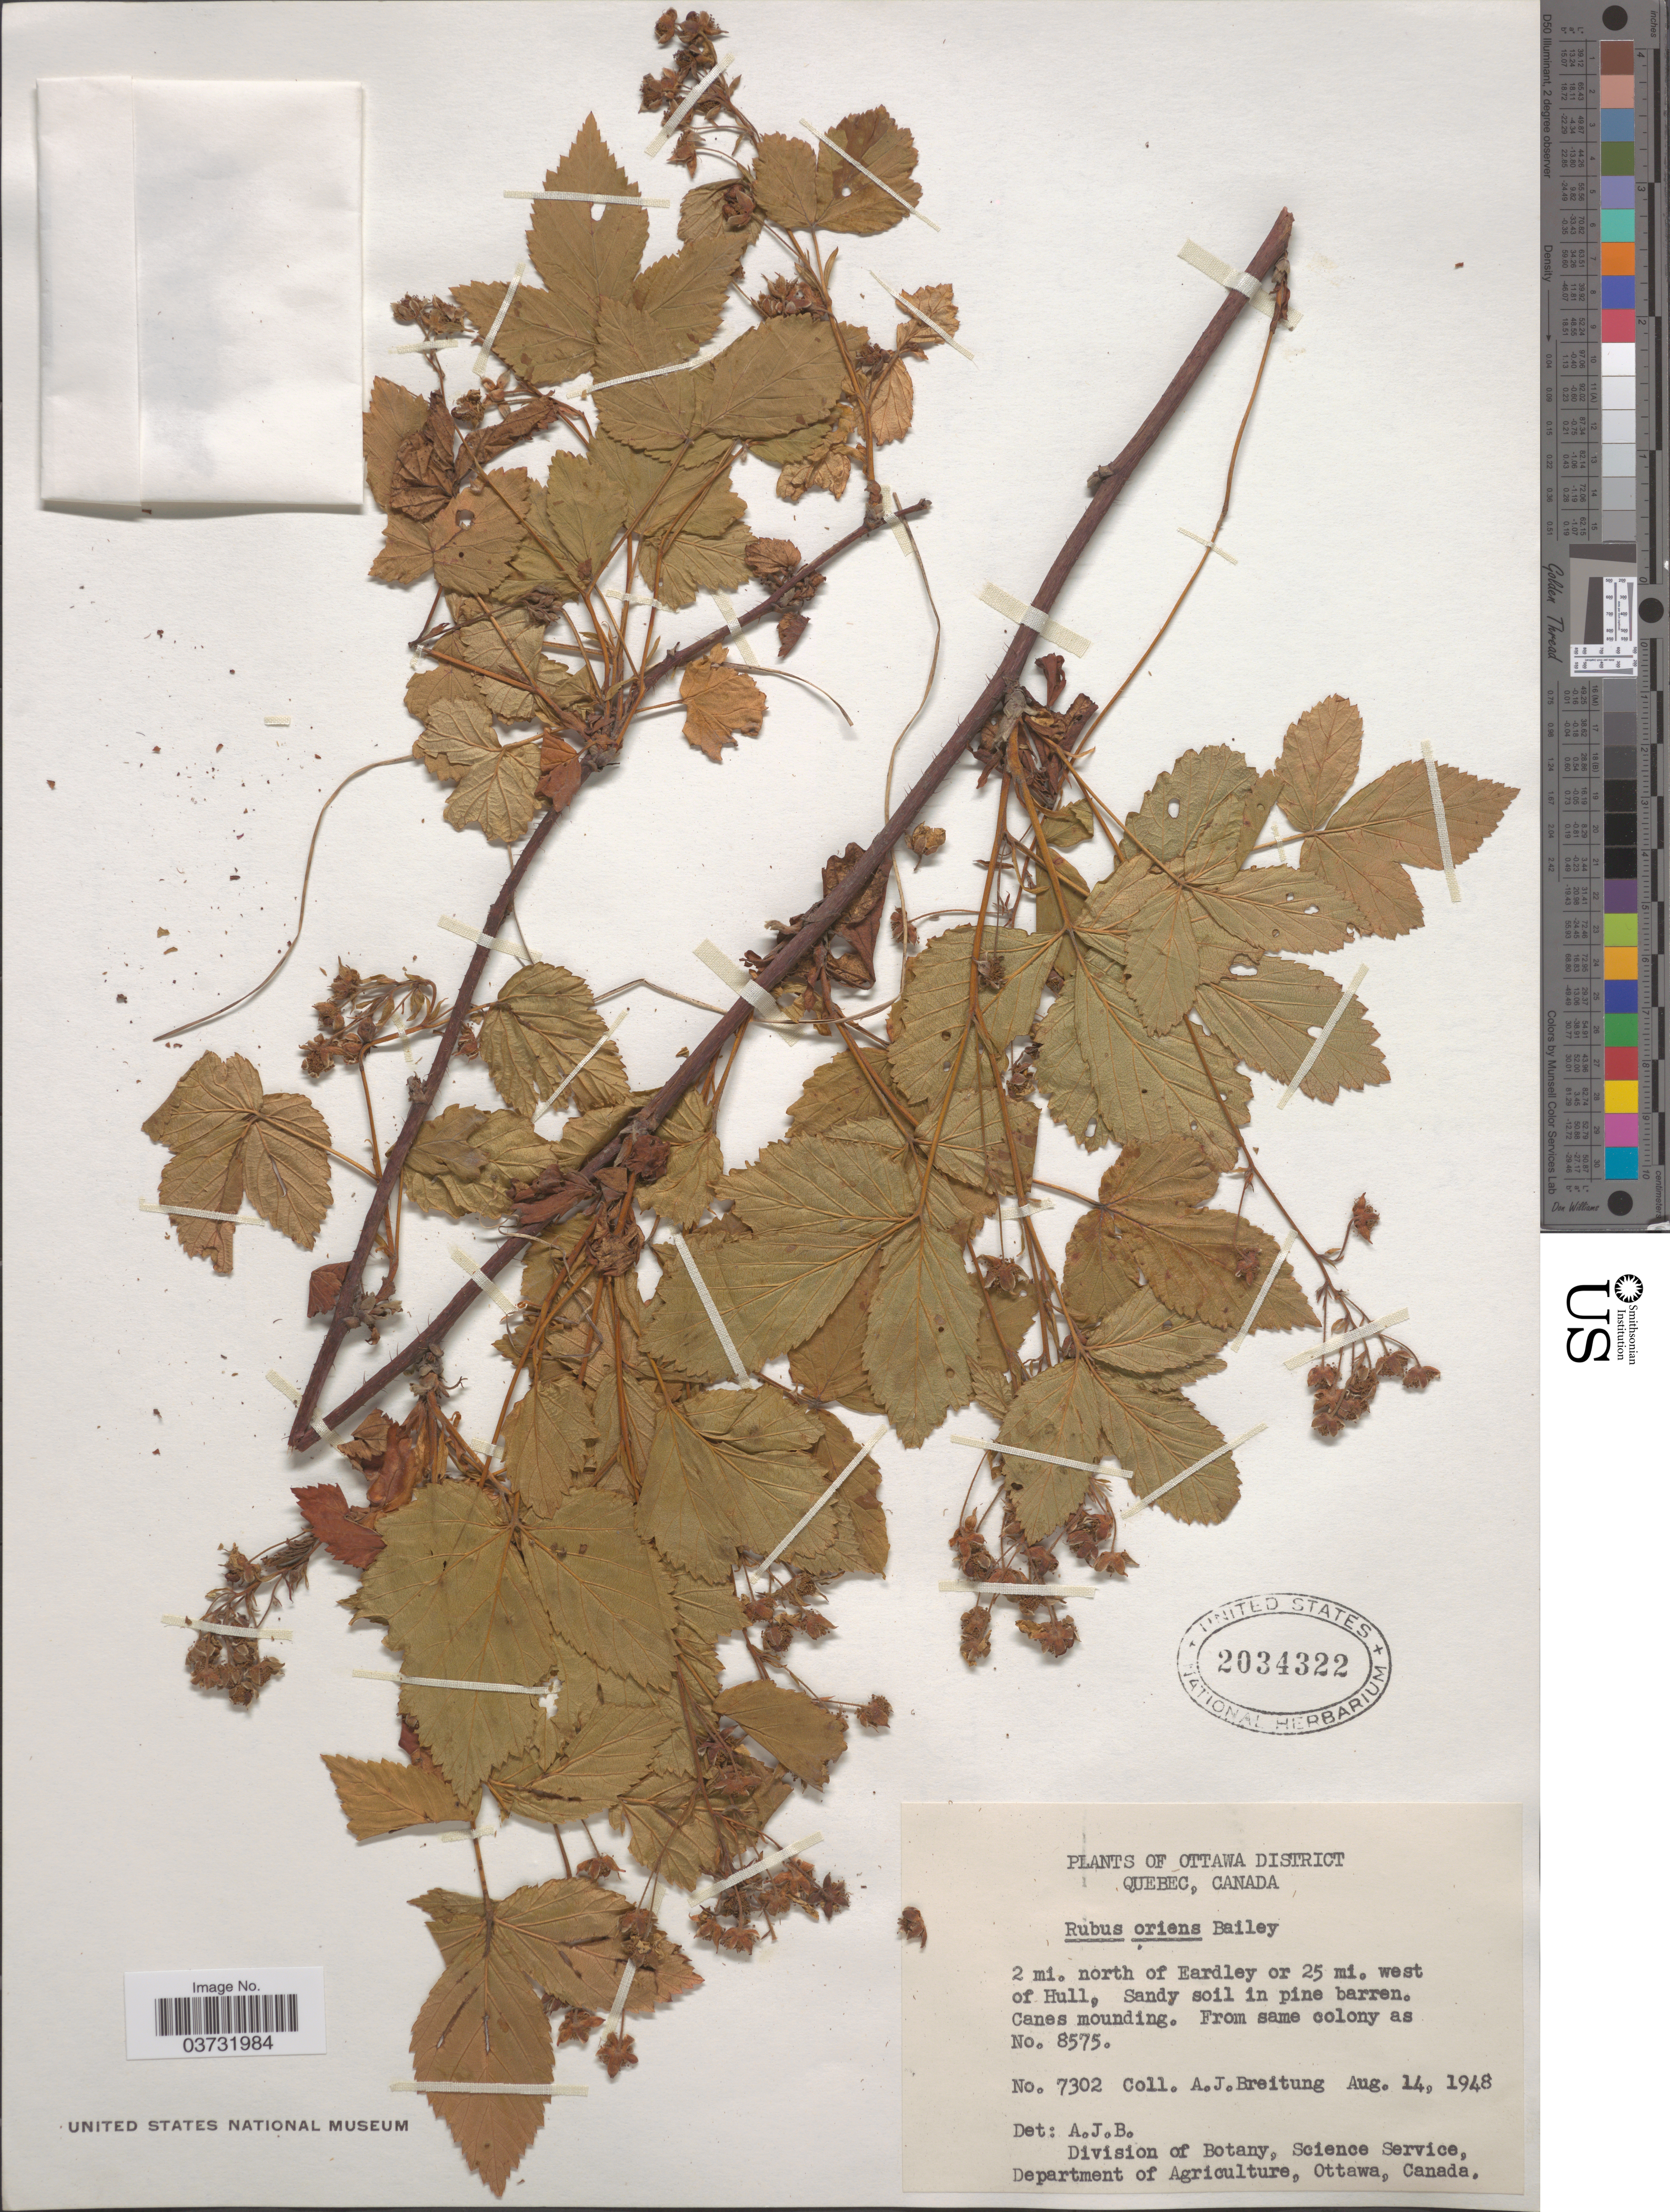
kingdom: Plantae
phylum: Tracheophyta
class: Magnoliopsida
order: Rosales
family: Rosaceae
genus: Rubus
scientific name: Rubus oriens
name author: L.H. Bailey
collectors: A. Breitung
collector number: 7302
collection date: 1948-08-14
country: Canada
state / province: Quebec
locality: Ottawa District. 2 mi. north of Eardley or 25 mi. west of Hull.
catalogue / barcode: US 2034322